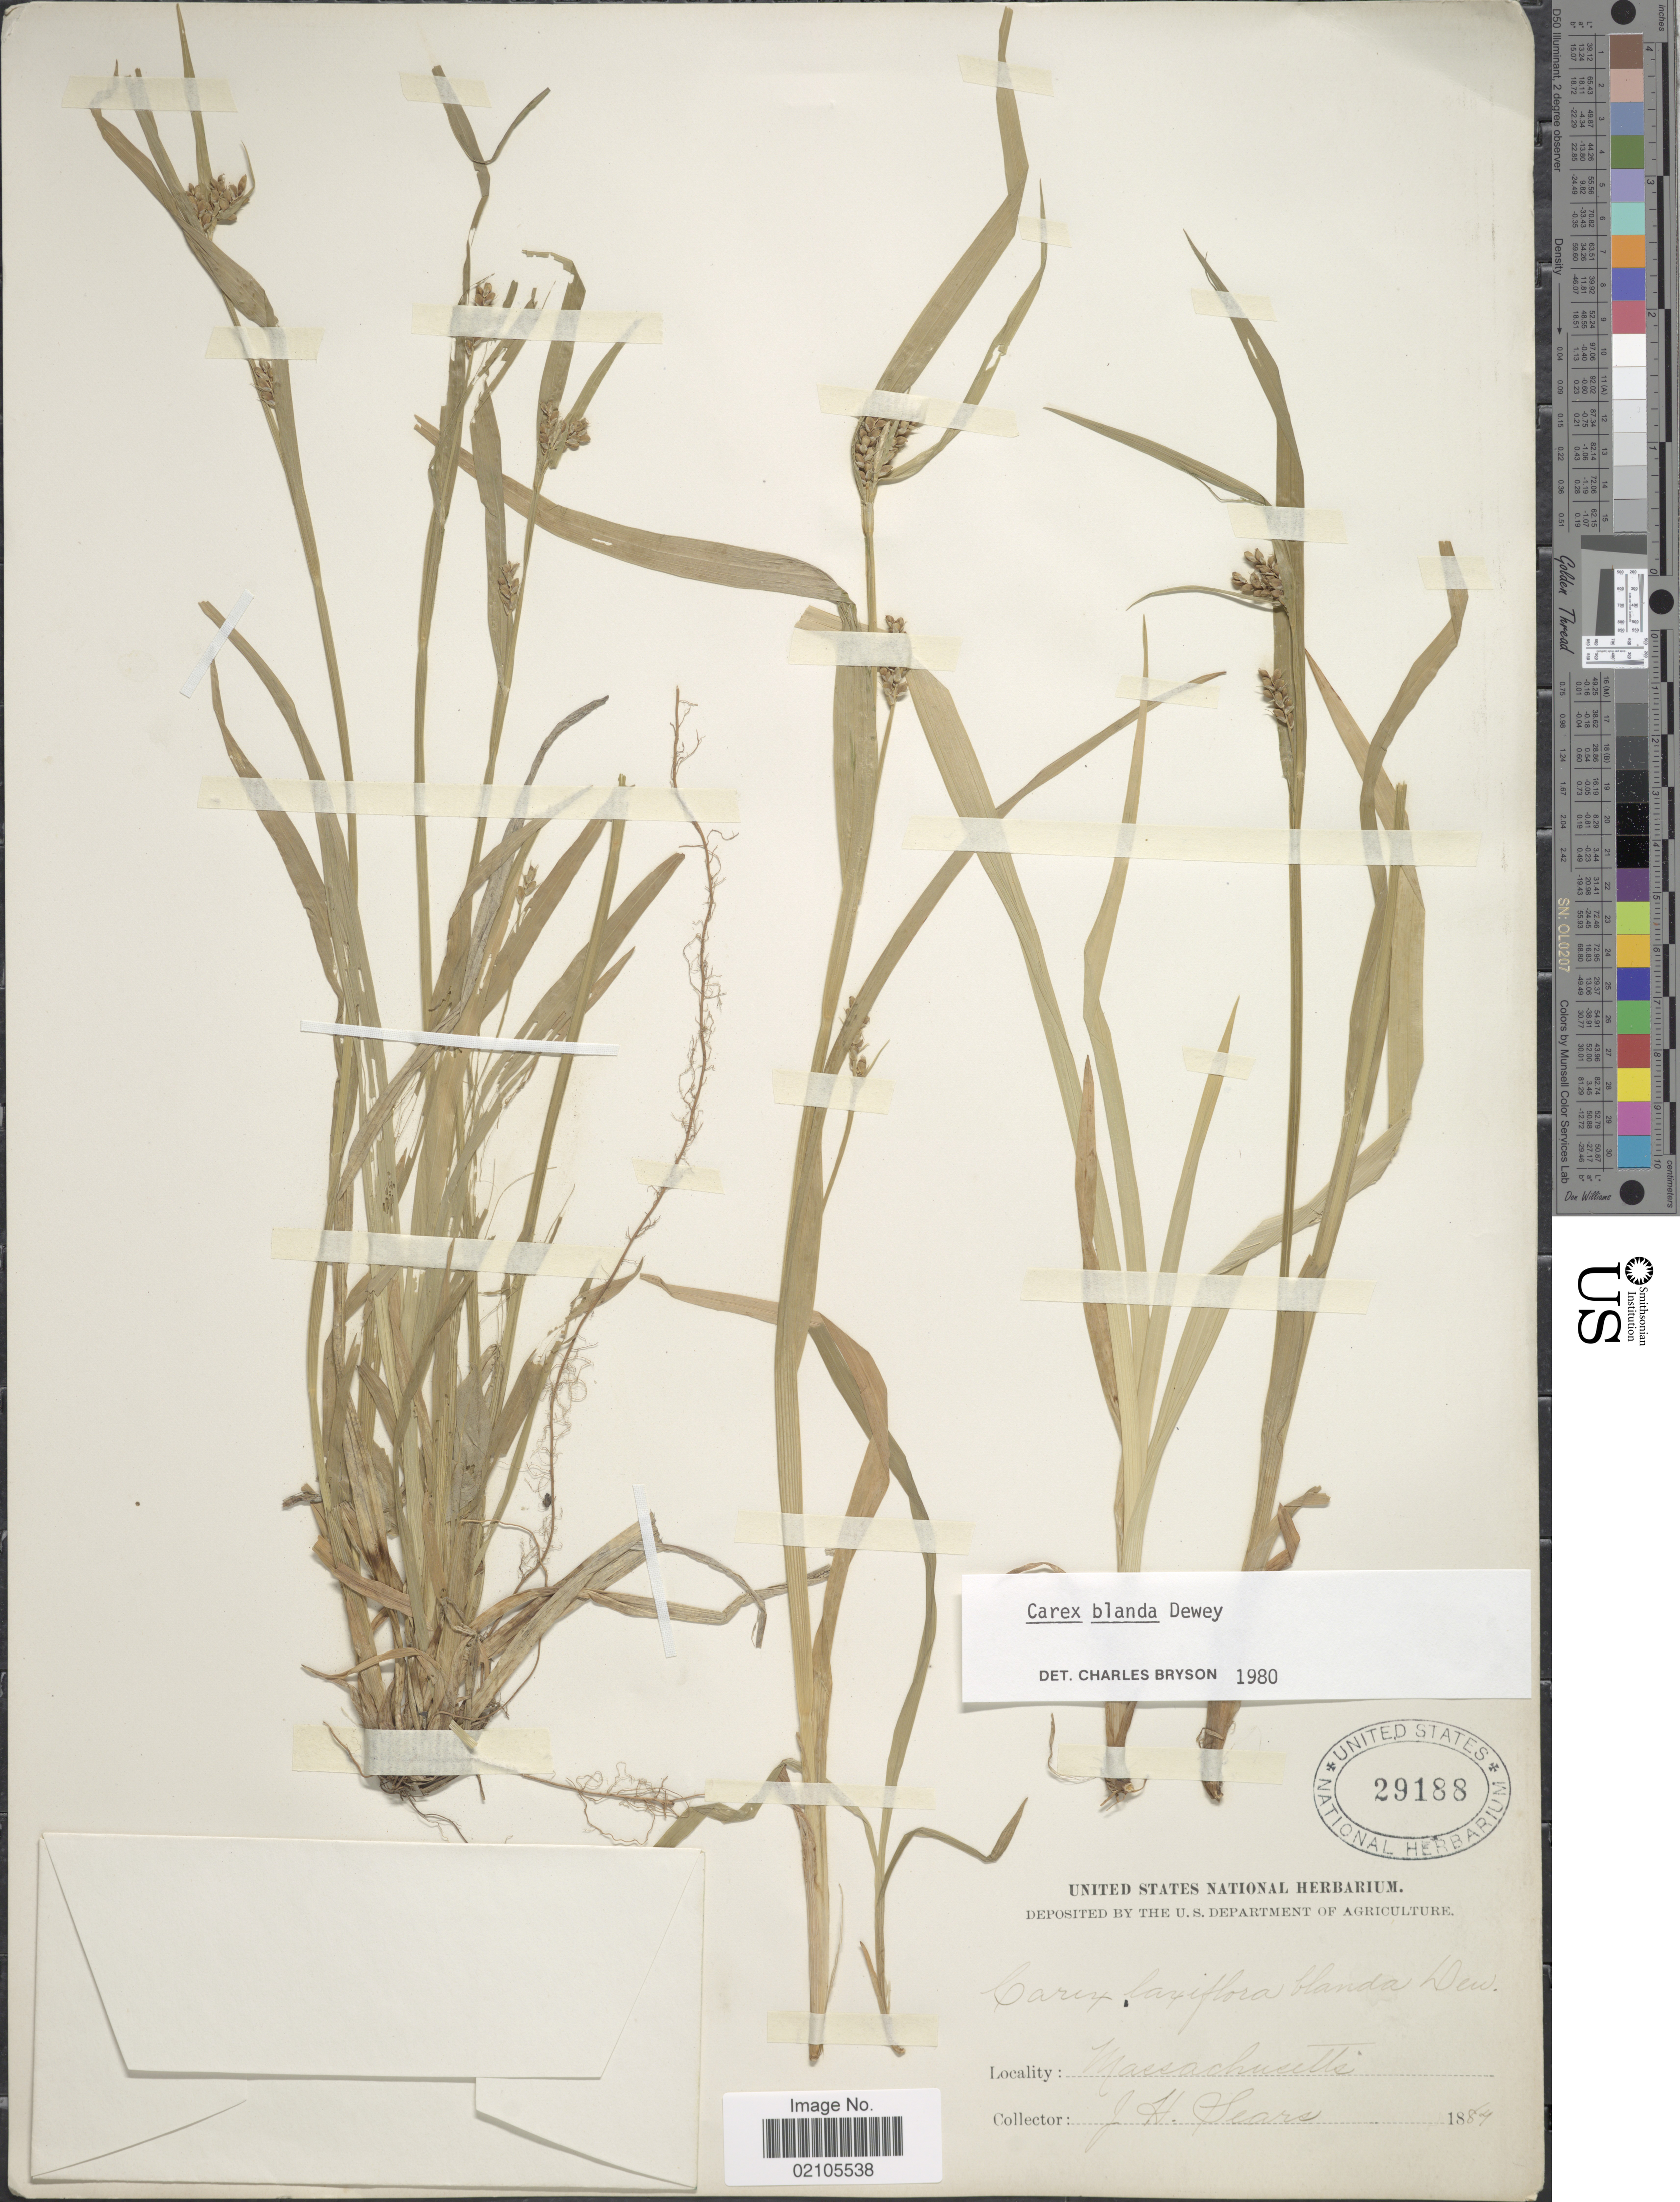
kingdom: Plantae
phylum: Tracheophyta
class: Liliopsida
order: Poales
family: Cyperaceae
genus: Carex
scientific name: Carex blanda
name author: Dewey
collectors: J. Sears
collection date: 1884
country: United States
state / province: Massachusetts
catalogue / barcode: US 29188